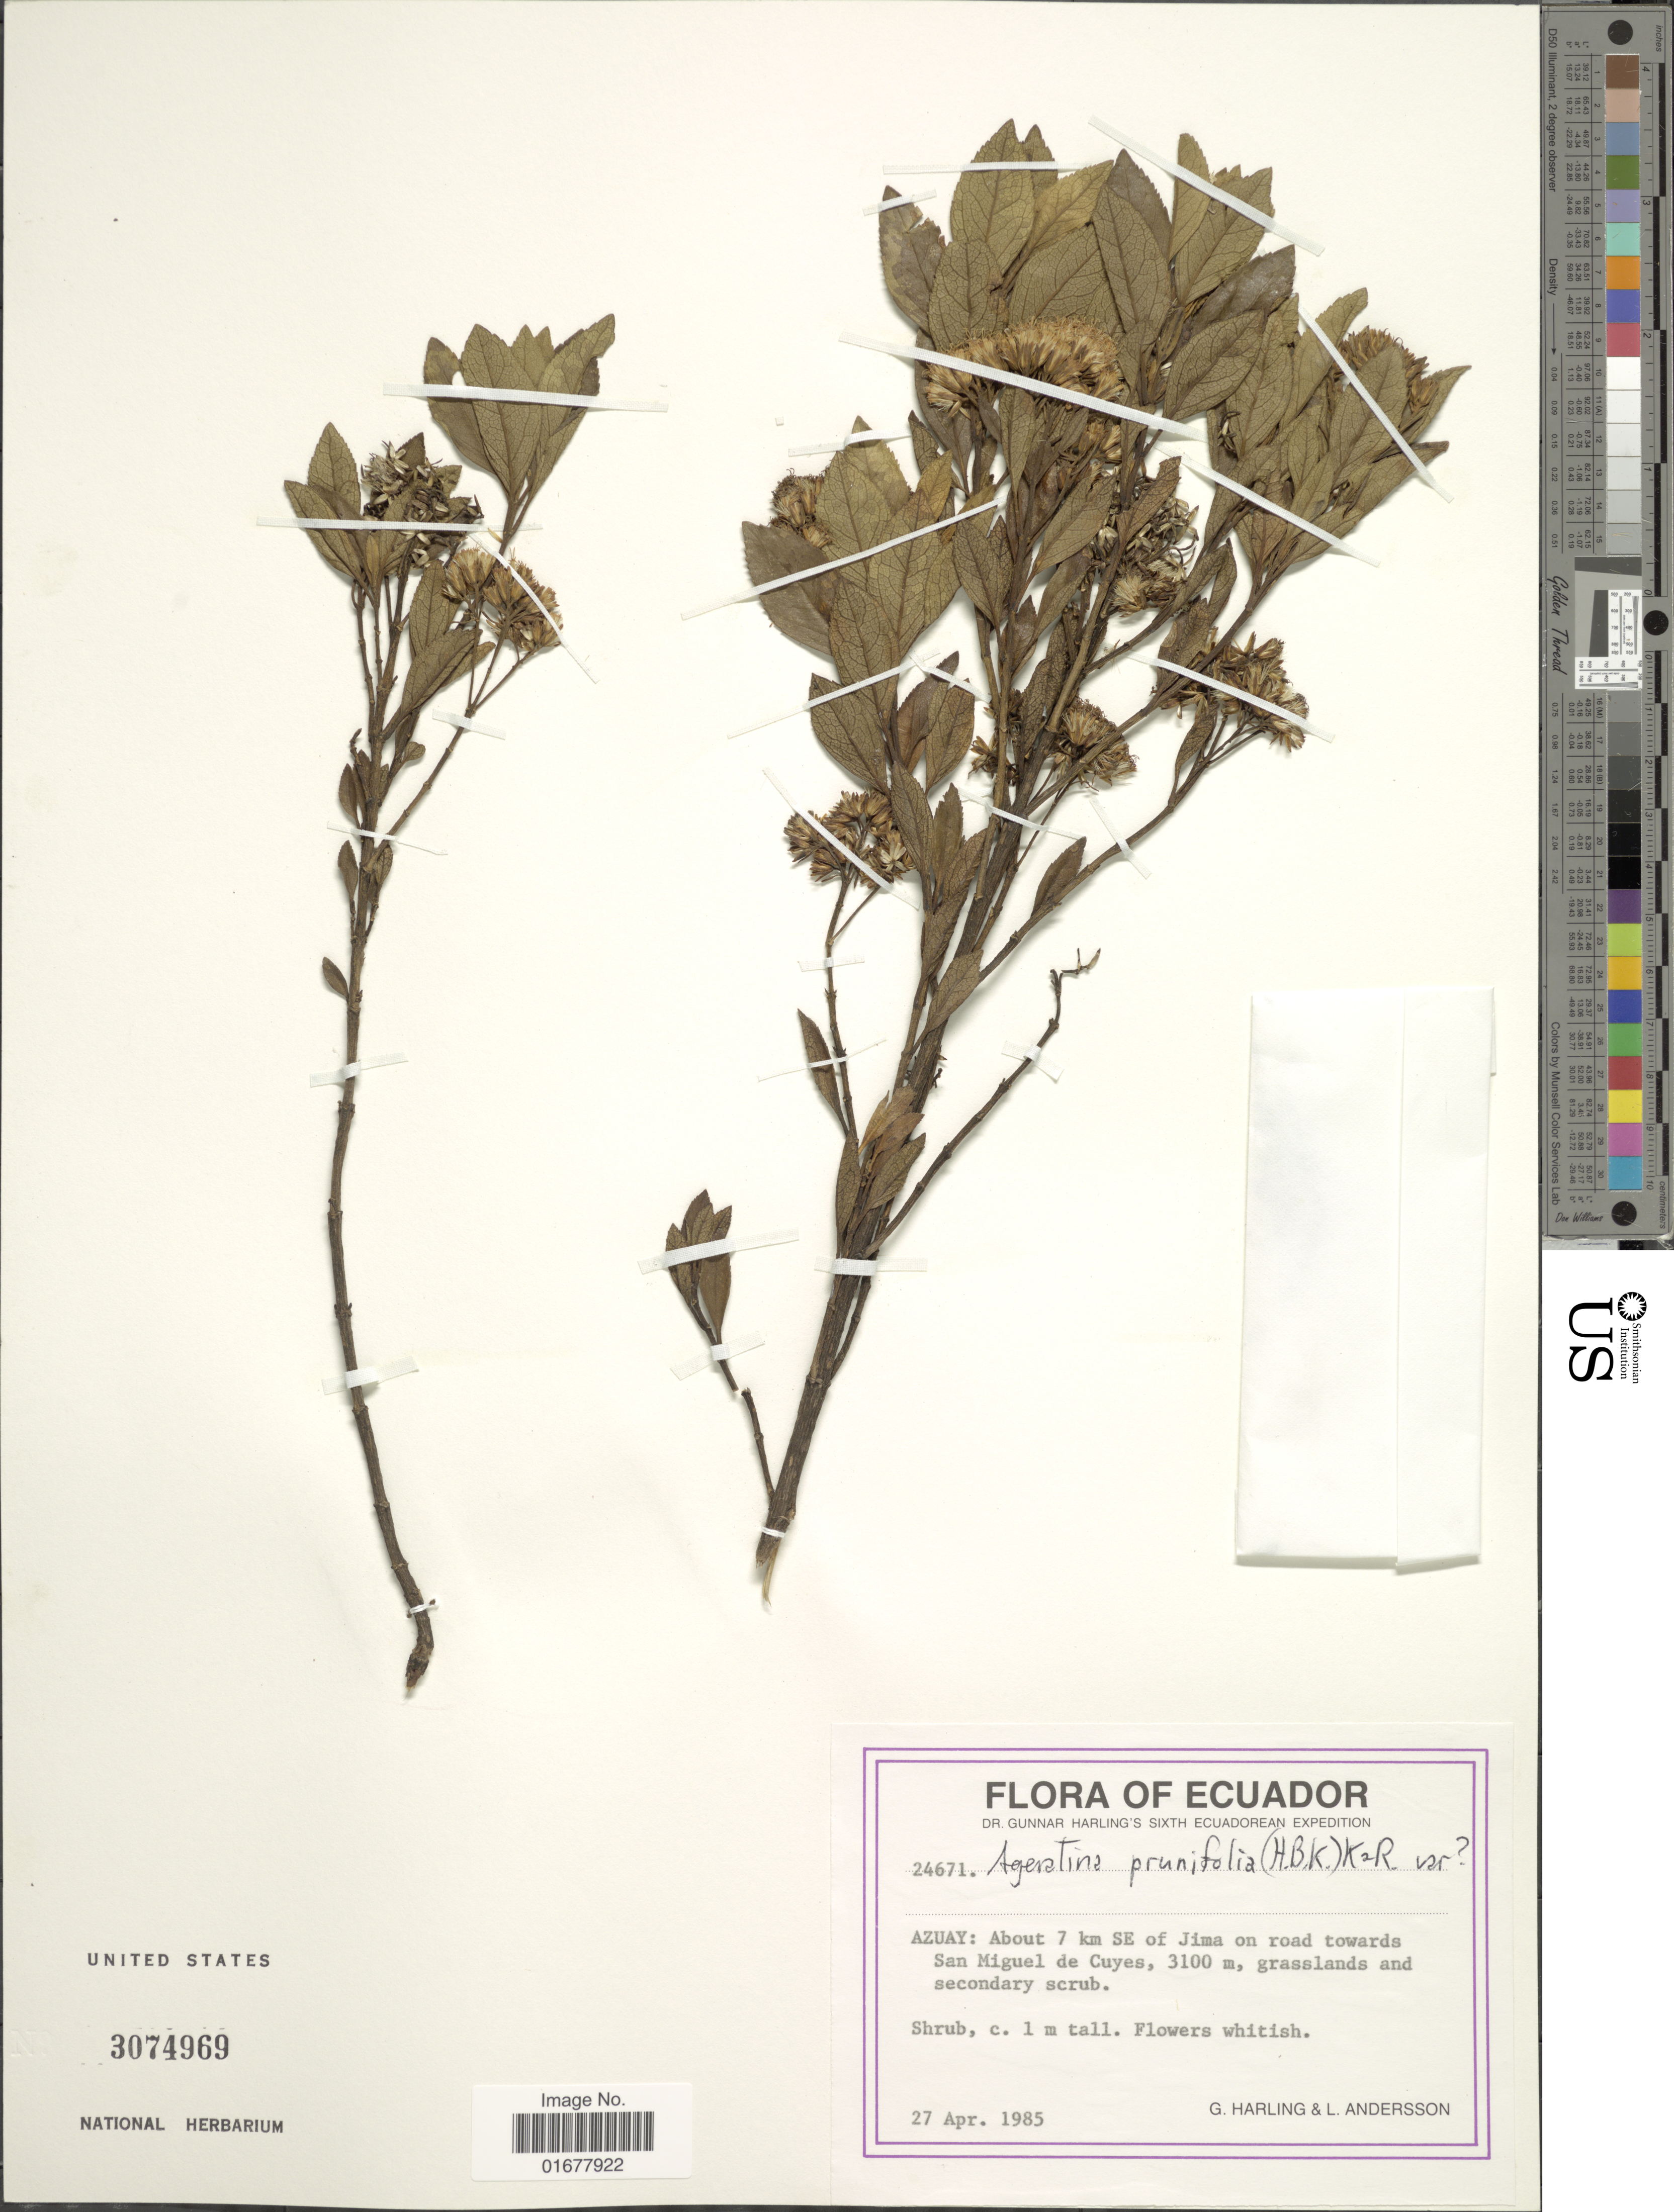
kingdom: Plantae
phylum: Tracheophyta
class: Magnoliopsida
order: Asterales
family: Asteraceae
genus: Ageratina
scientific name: Ageratina prunifolia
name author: (Kunth) R.M. King & H. Rob.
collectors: G. Harling & L. Andersson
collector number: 24671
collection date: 1985-04-27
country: Ecuador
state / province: Azuay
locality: Azuay: About 7 km SE of Jima on road towards San Miguel de Cuyes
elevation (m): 3100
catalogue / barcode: US 3074969